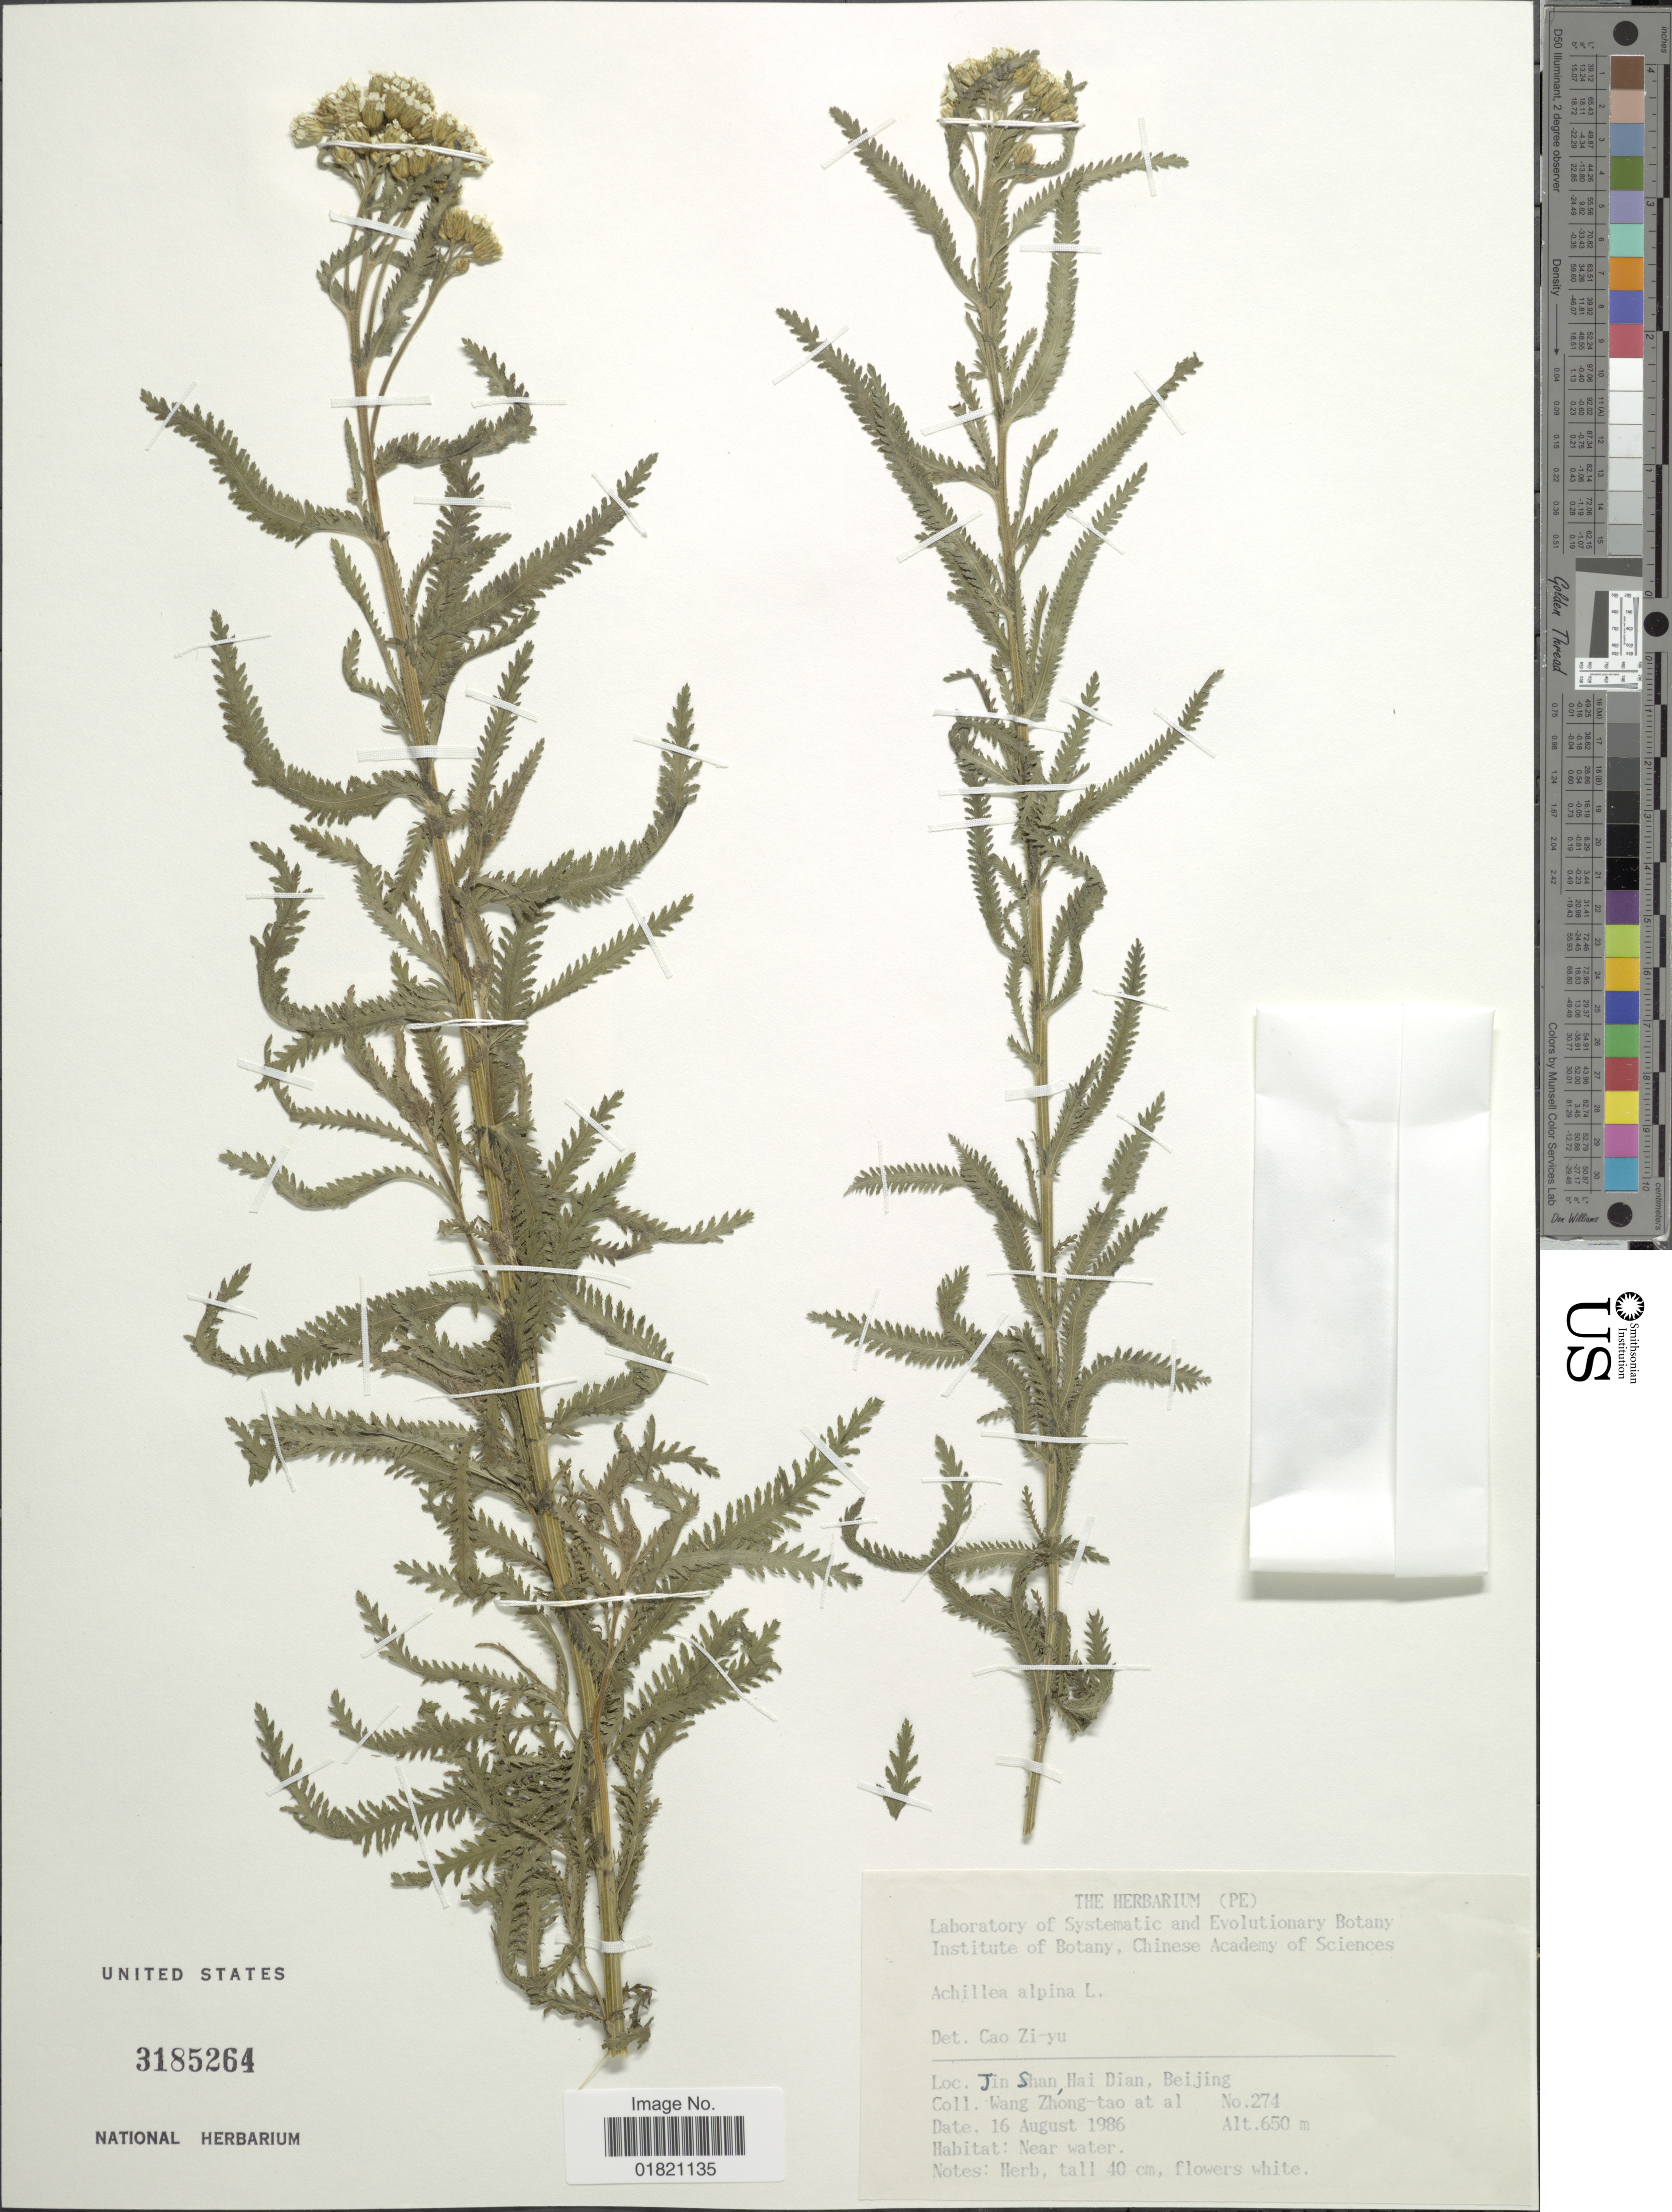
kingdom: Plantae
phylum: Tracheophyta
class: Magnoliopsida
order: Asterales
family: Asteraceae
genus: Achillea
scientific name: Achillea millefolium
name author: L.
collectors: et al.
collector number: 271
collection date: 1986-08-16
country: China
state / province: Beijing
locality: Jin Shan Hai Dian, Beijing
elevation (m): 650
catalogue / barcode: US 3185264